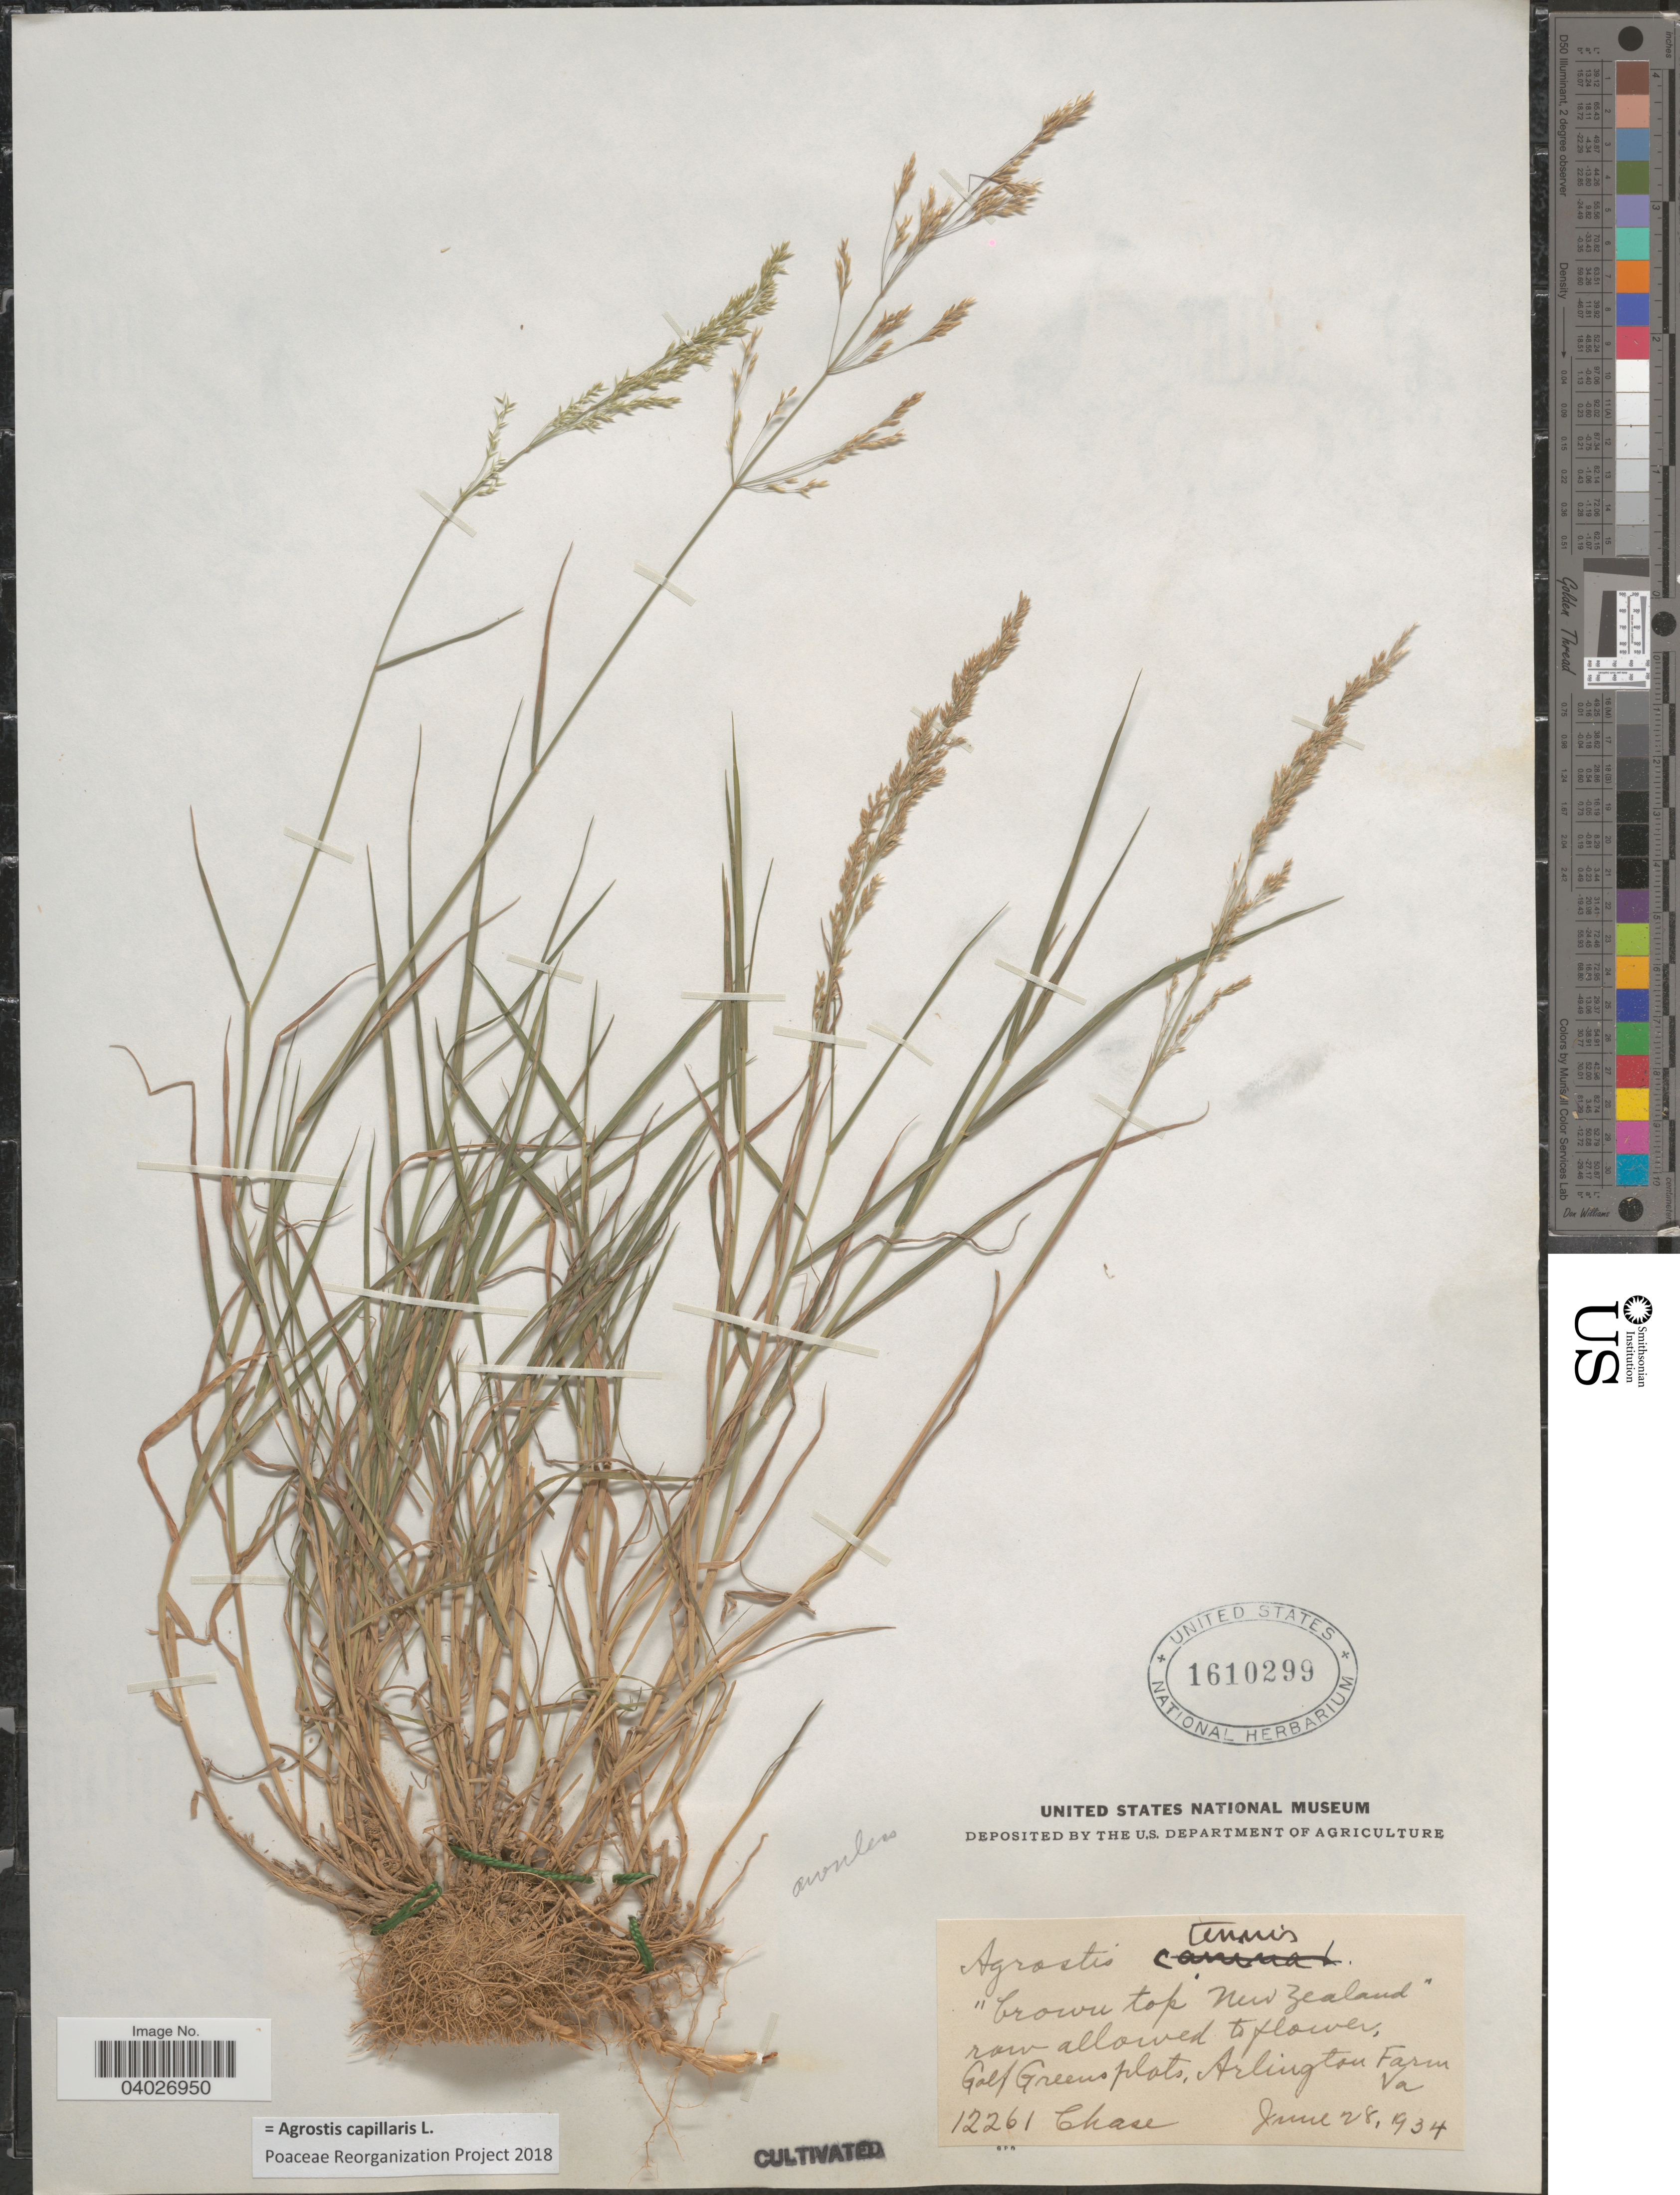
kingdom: Plantae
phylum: Tracheophyta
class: Liliopsida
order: Poales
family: Poaceae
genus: Agrostis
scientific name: Agrostis capillaris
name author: L.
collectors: Chase, --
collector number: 12261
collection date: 1934-06-28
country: United States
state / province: Virginia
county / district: Arlington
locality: Golf Green plots, Arlington Farm.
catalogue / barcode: US 1610299